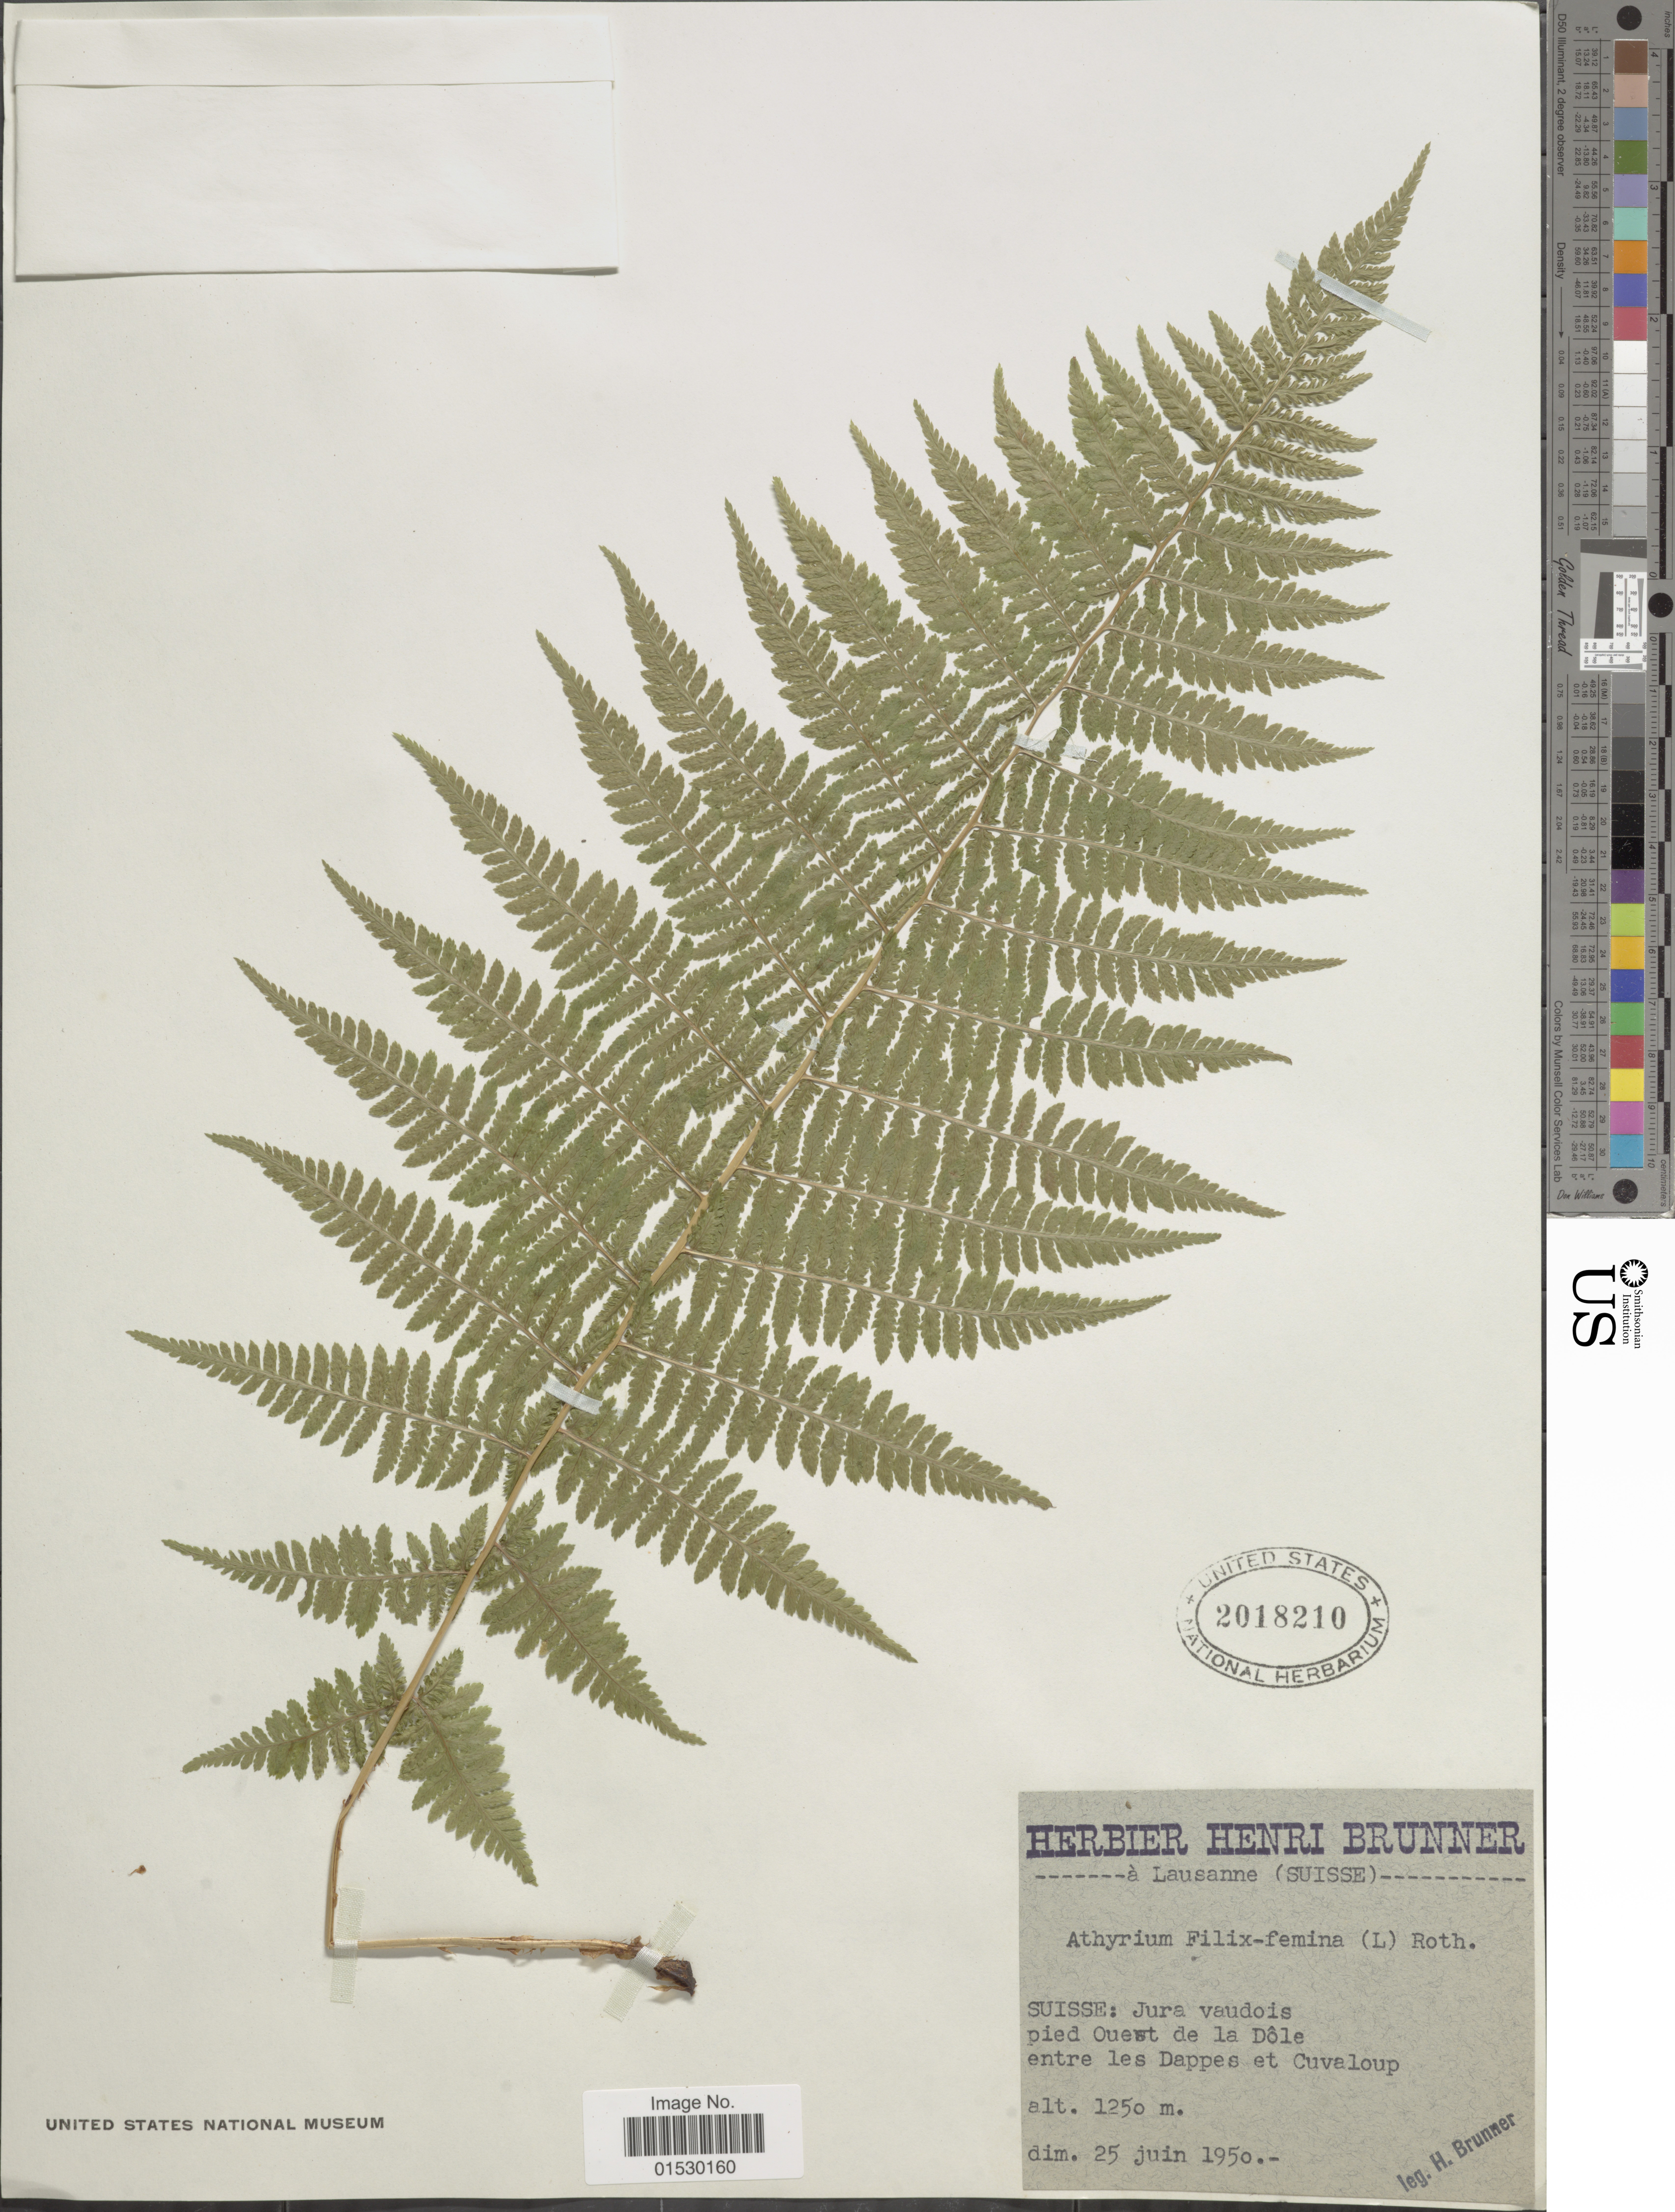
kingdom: Plantae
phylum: Tracheophyta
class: Polypodiopsida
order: Polypodiales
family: Athyriaceae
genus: Athyrium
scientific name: Athyrium filix-femina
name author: (L.) Roth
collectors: H. Brunner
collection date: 1950-06-25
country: Switzerland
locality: Suisse, Jura vaudois, pied Ouest de la Dole entre les Dappes et Cuvaloup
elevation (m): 1250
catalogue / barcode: US 2018210